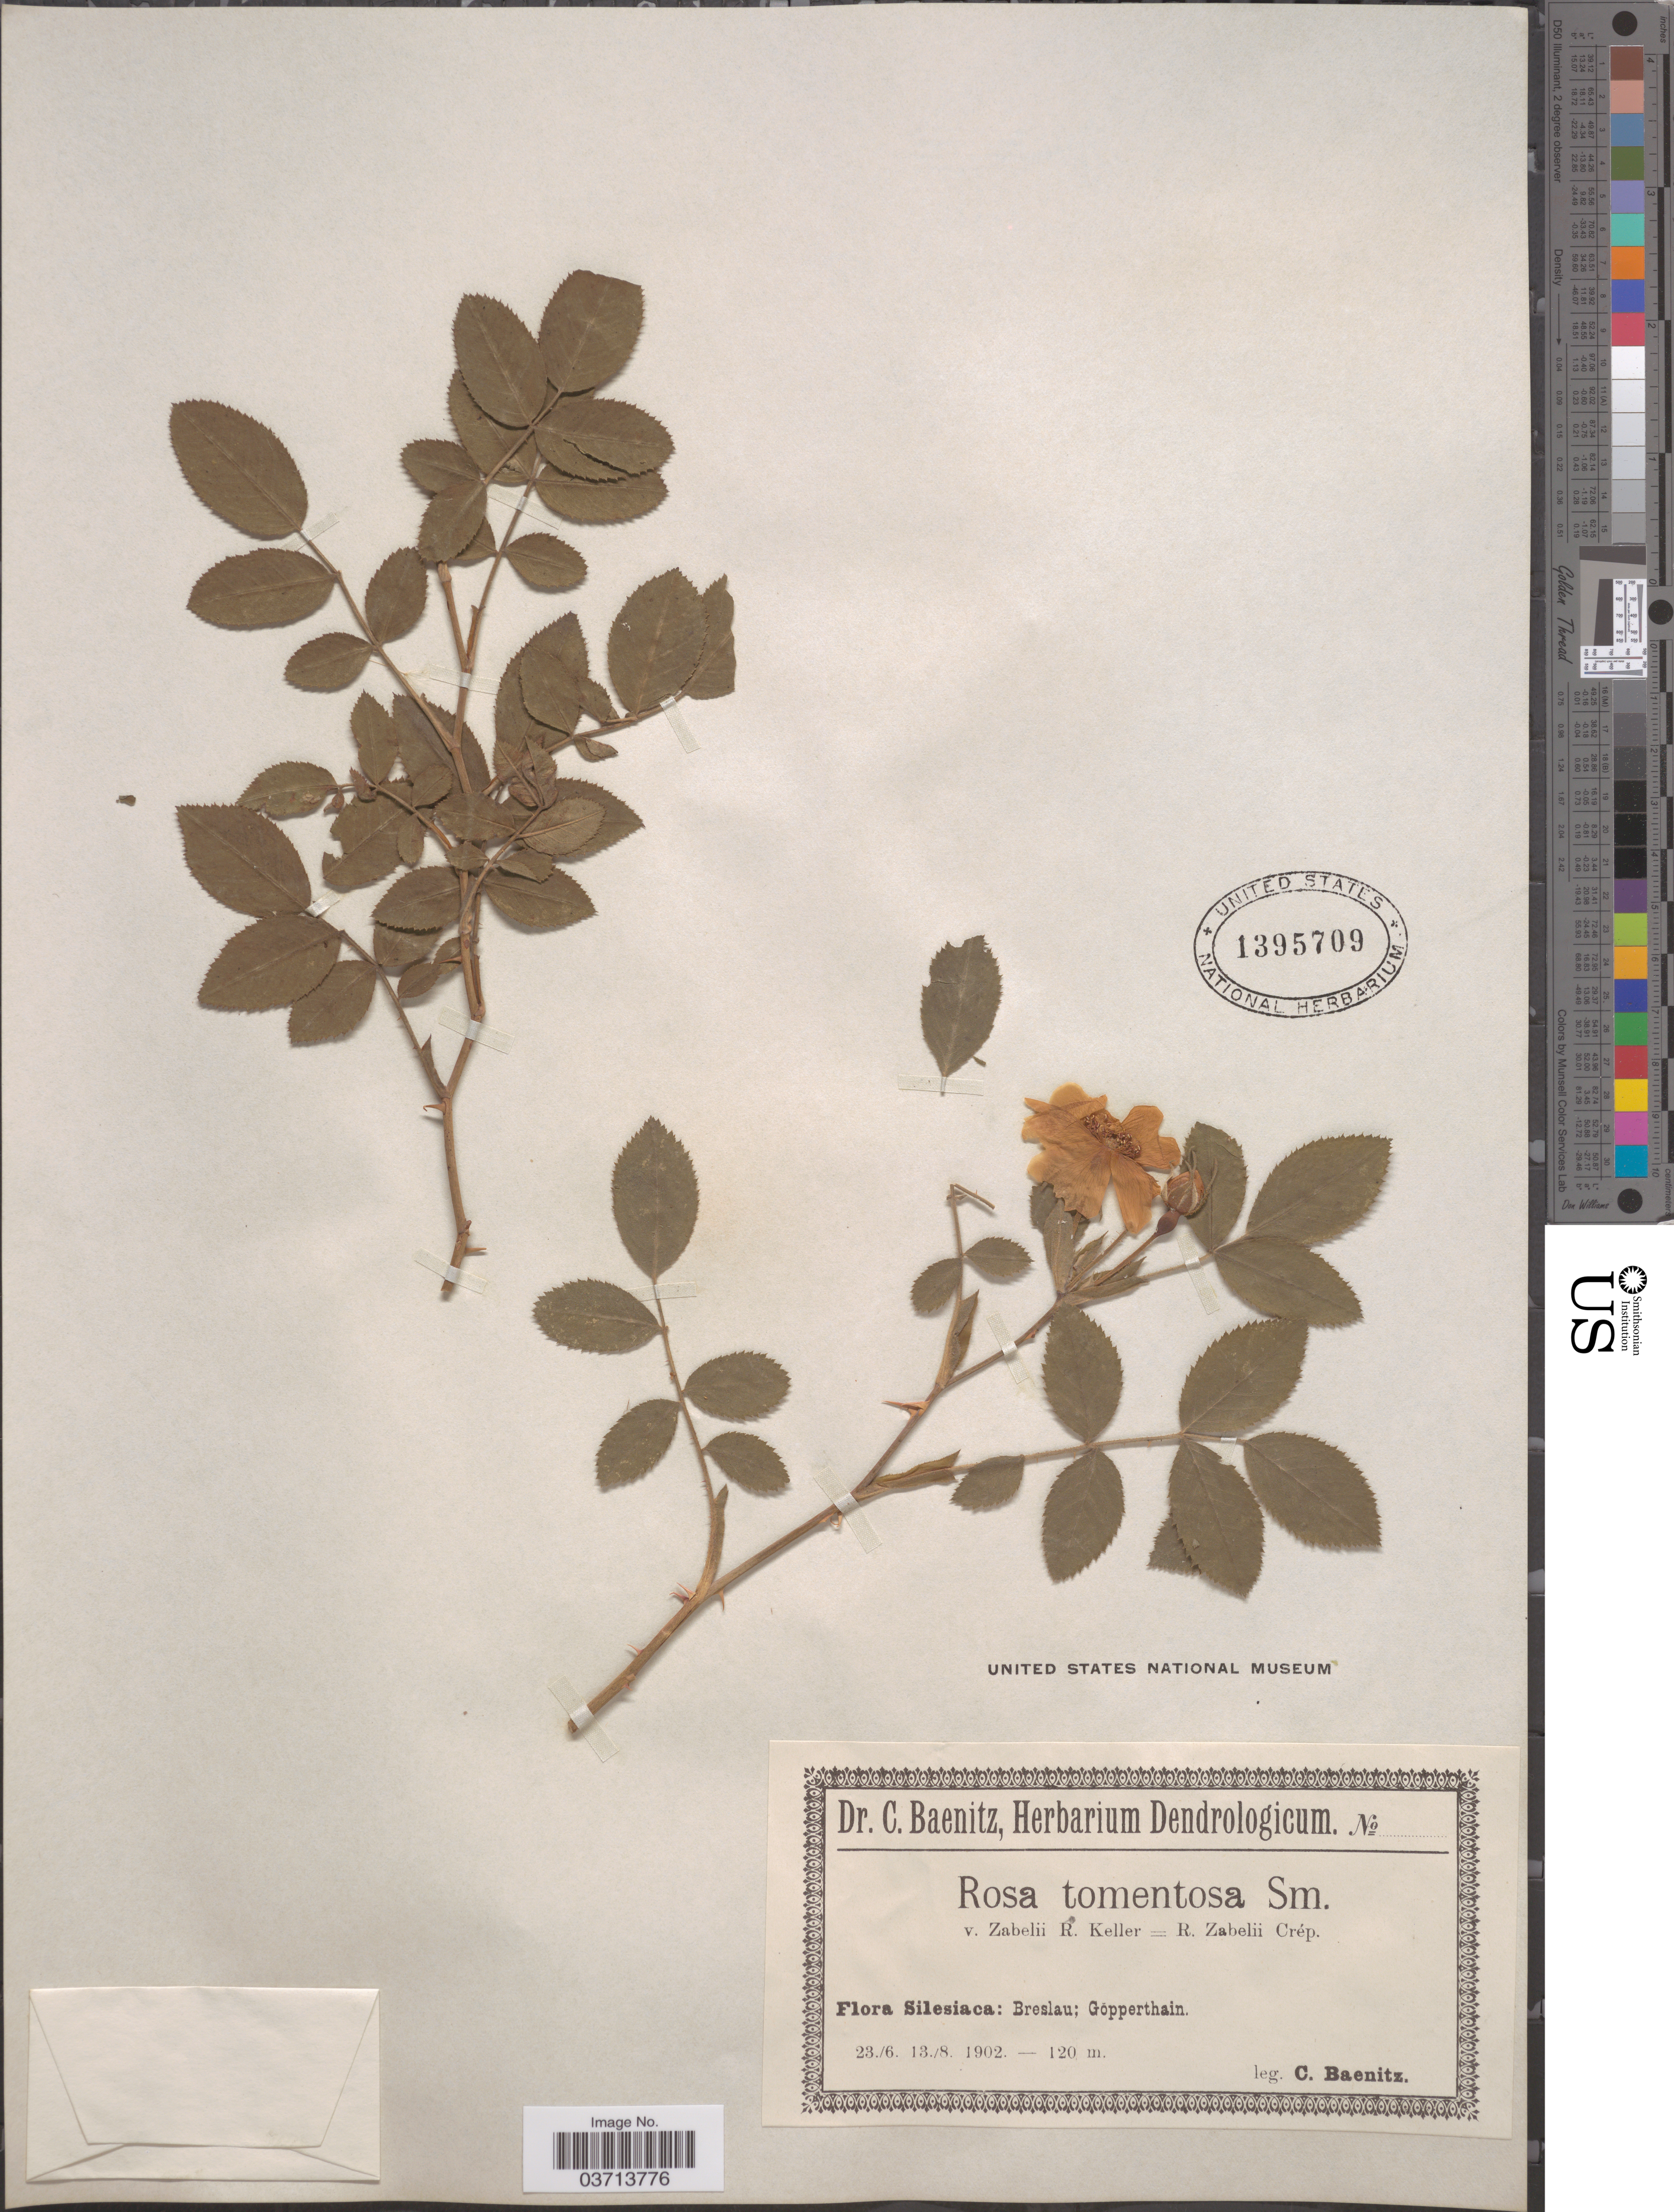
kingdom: Plantae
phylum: Tracheophyta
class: Magnoliopsida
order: Rosales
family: Rosaceae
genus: Rosa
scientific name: Rosa tomentosa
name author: Sm.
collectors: C. G. Baenitz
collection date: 1902-06-23/1902-08-13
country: Poland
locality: Silesiaca: Breslau; Göpperthain.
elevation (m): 120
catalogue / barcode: US 1395709